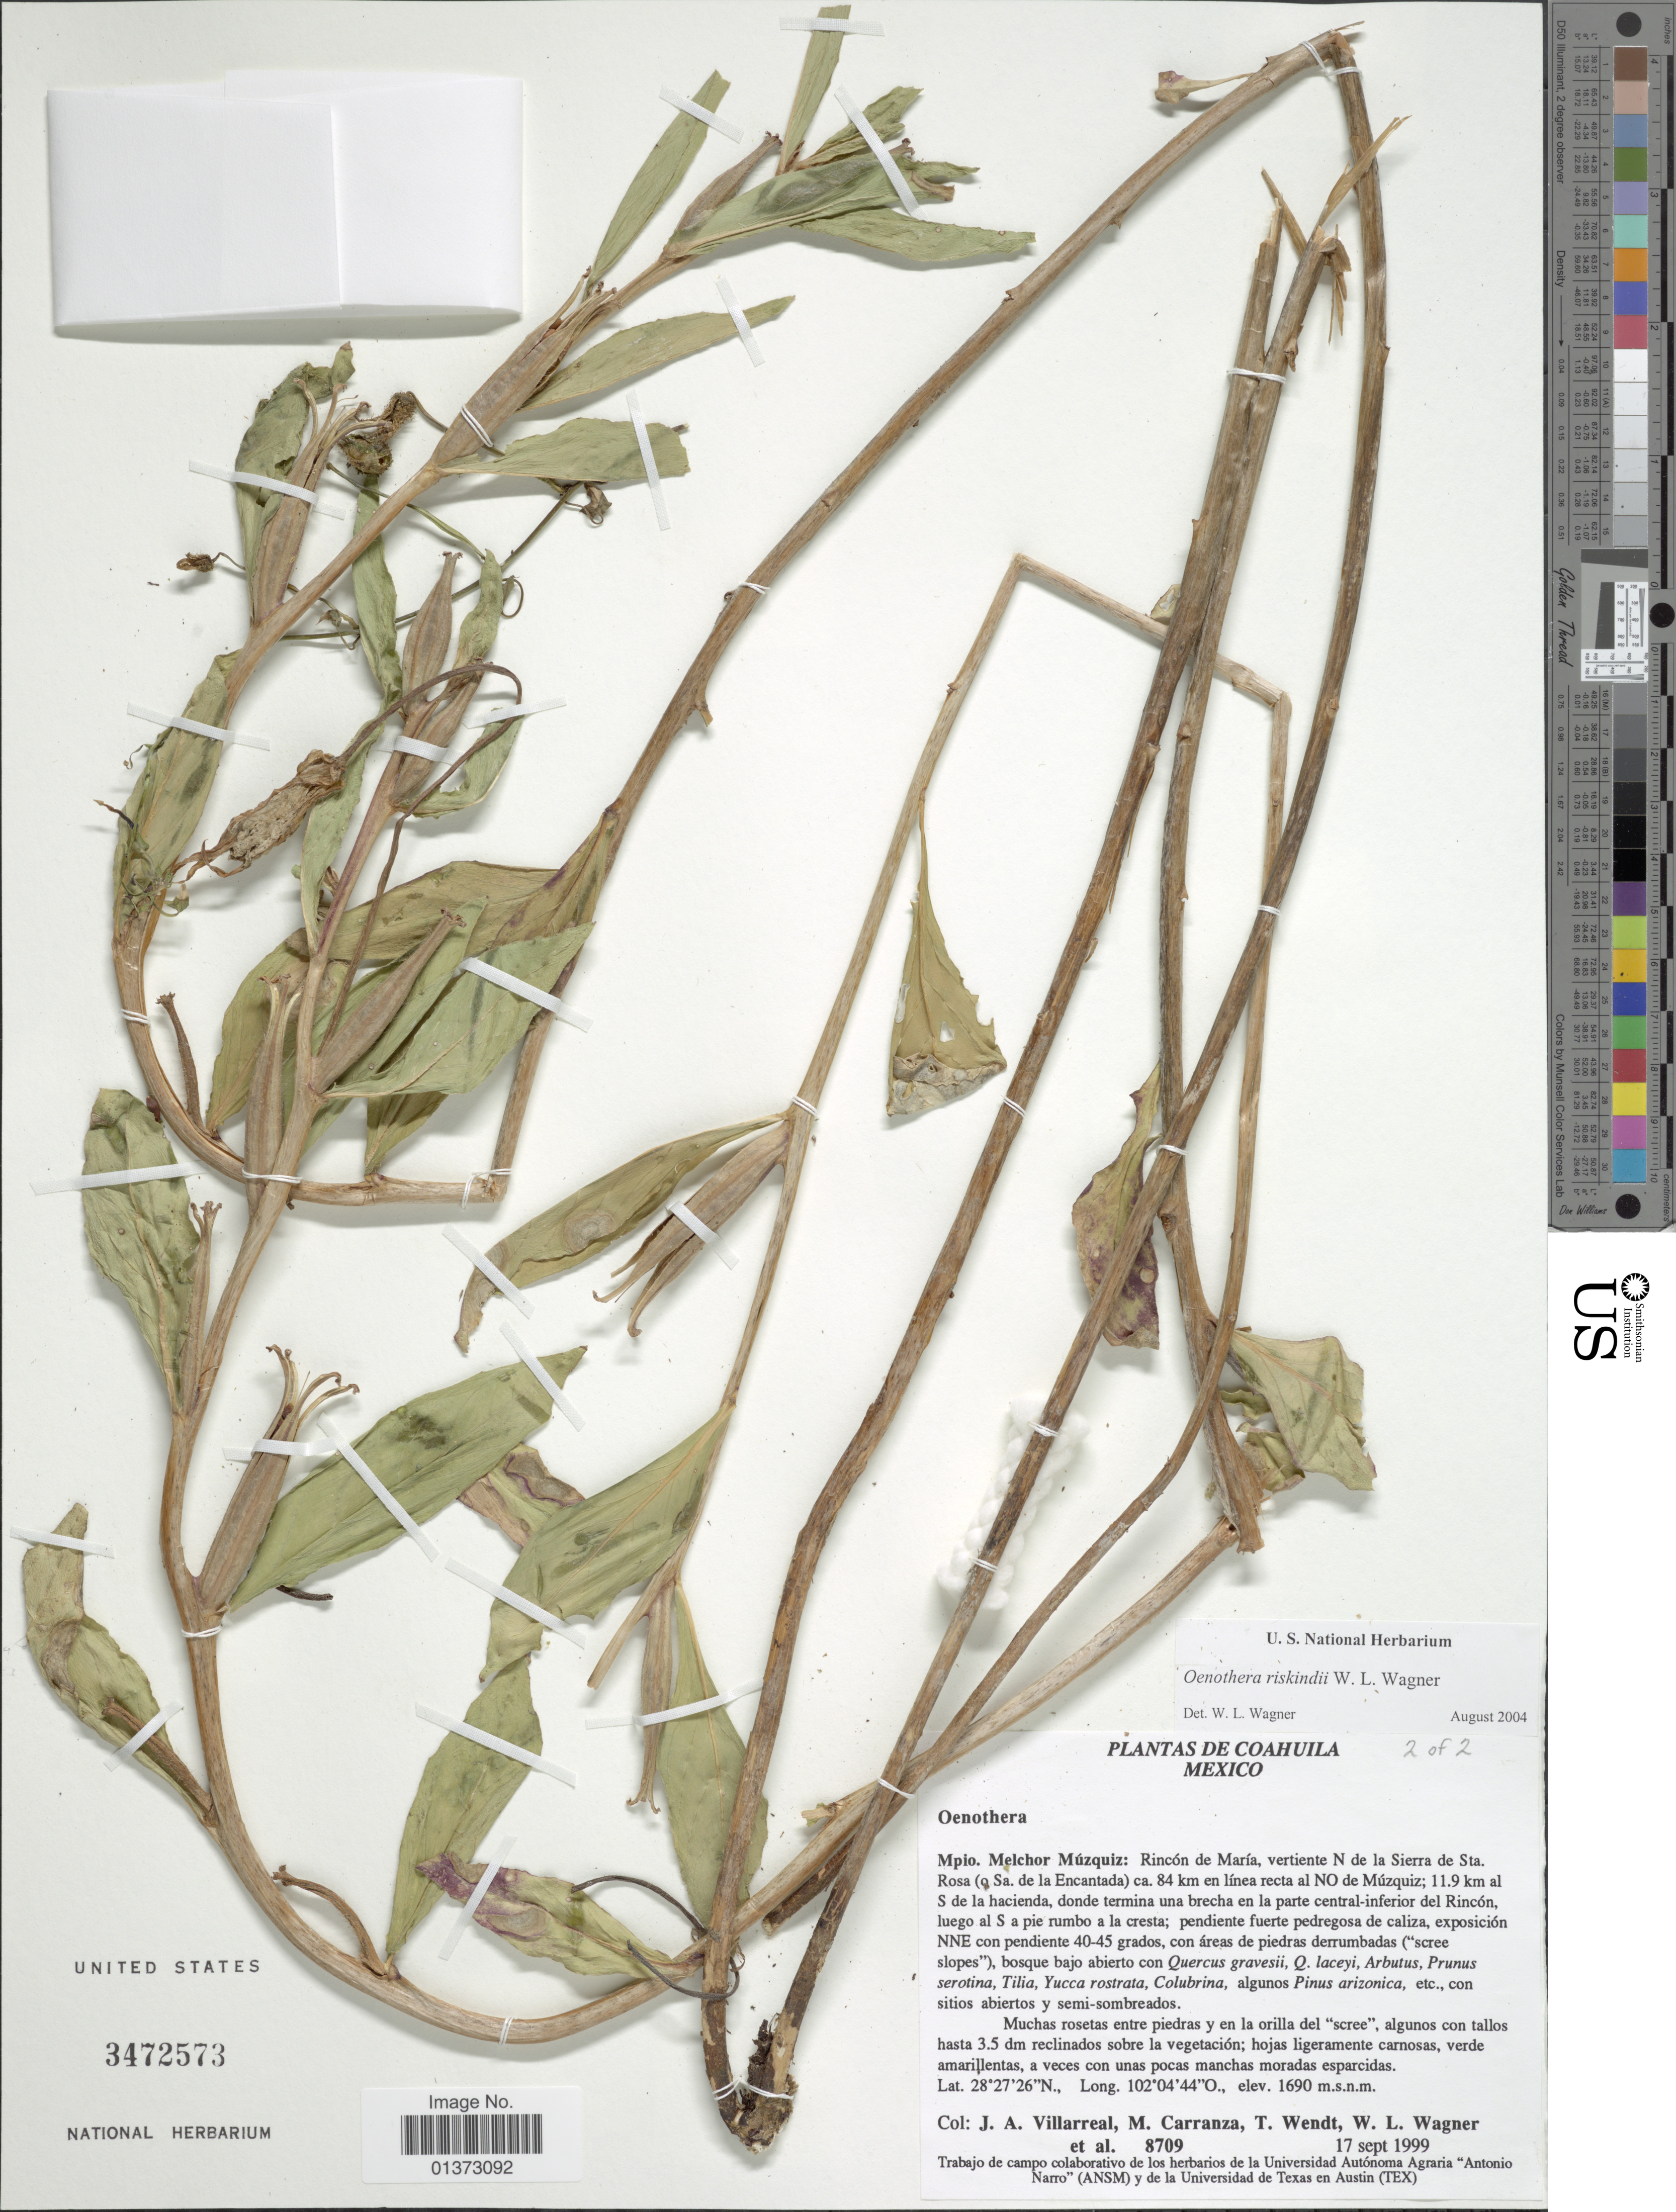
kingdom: Plantae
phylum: Tracheophyta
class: Magnoliopsida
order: Myrtales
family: Onagraceae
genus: Oenothera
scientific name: Oenothera riskindii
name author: W.L. Wagner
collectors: J. Villarreal, M. Carranza, T. L. Wendt & W. L. Wagner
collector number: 8709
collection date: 1999-09-17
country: Mexico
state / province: Coahuila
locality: Mpio. Melchor Múzquiz: Rincón de Maria, vertiente N de la Sierra de Sta. Rosa (o Sa. de la Encantada) ca. 84 km en linea recta al NO de Múzquiz; 11.9 km al S de la hacienda, donde termina una brecha en la parte central-inferior del Rincón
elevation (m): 1690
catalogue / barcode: US 3472572